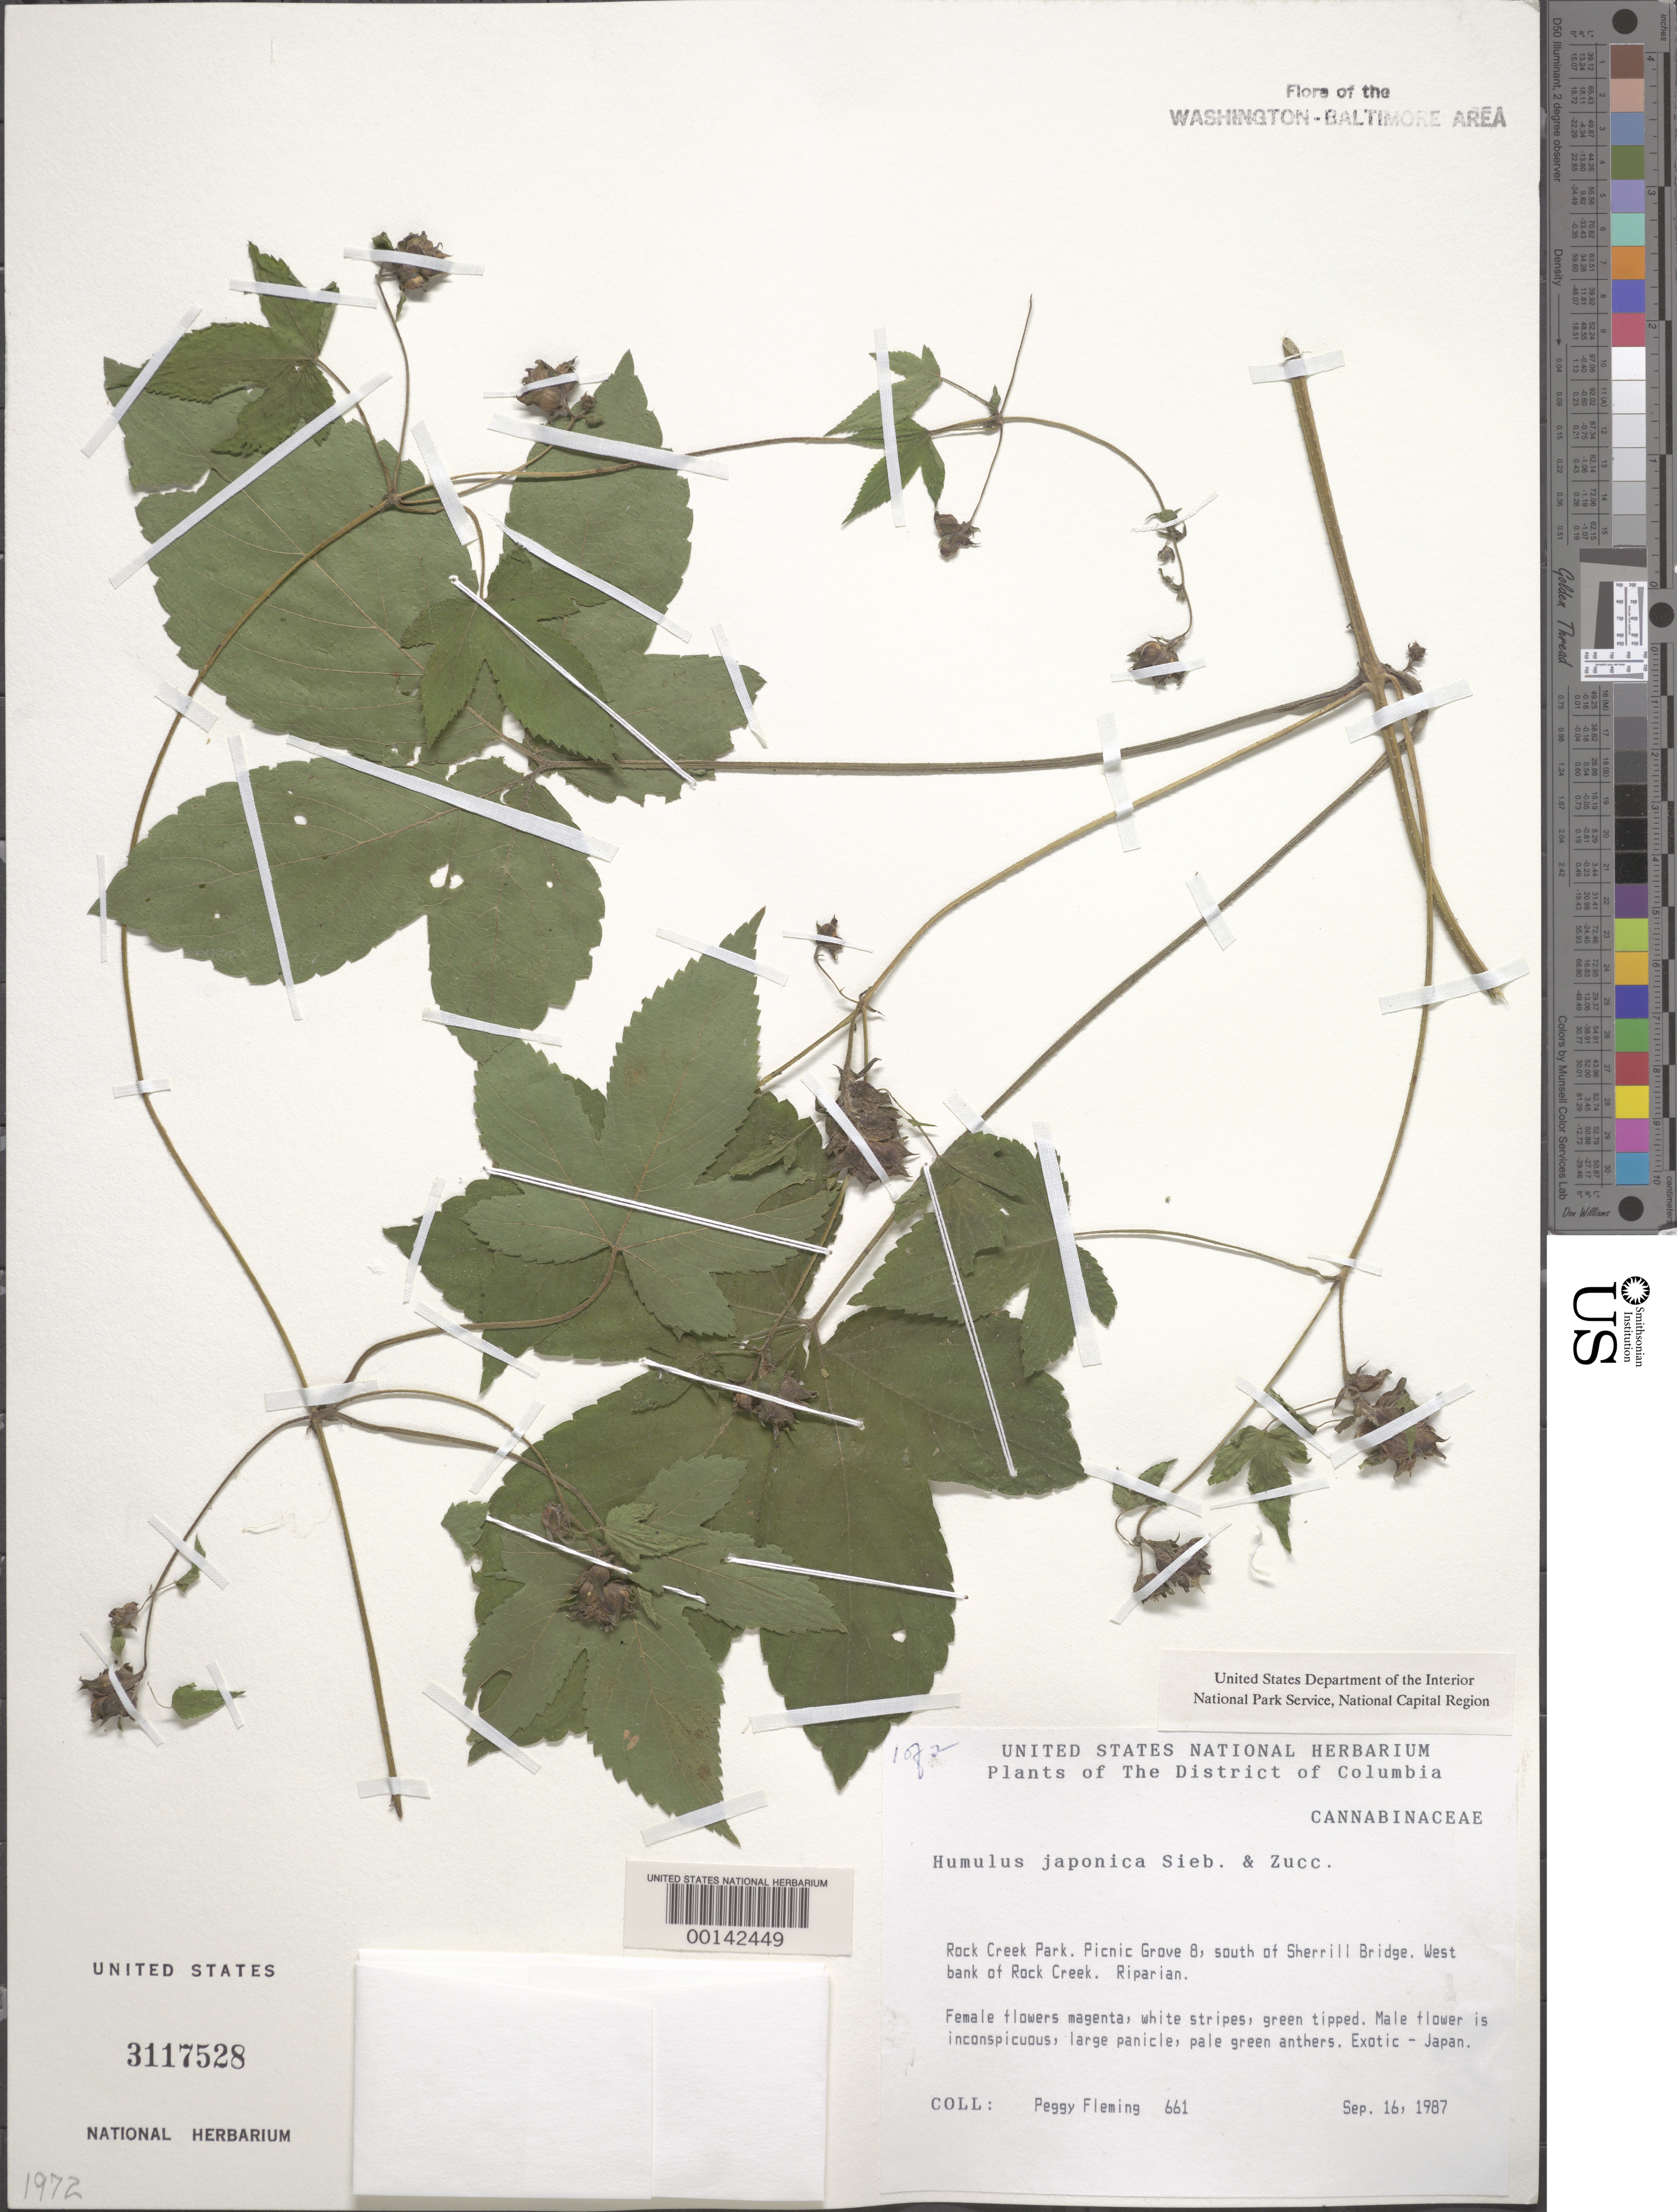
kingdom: Plantae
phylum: Tracheophyta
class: Magnoliopsida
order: Rosales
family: Cannabaceae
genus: Humulus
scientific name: Humulus japonicus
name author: Siebold & Zucc.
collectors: P. Fleming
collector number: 661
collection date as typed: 16 Sep 1987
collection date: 1987-09-16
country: United States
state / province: District of Columbia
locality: Rock Creek Park. Picnic Grove 8, south of Sherrill Bridge. West bank of Rock Creek. Rock Creek Park and vicinity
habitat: Riparian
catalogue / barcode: US 3117528